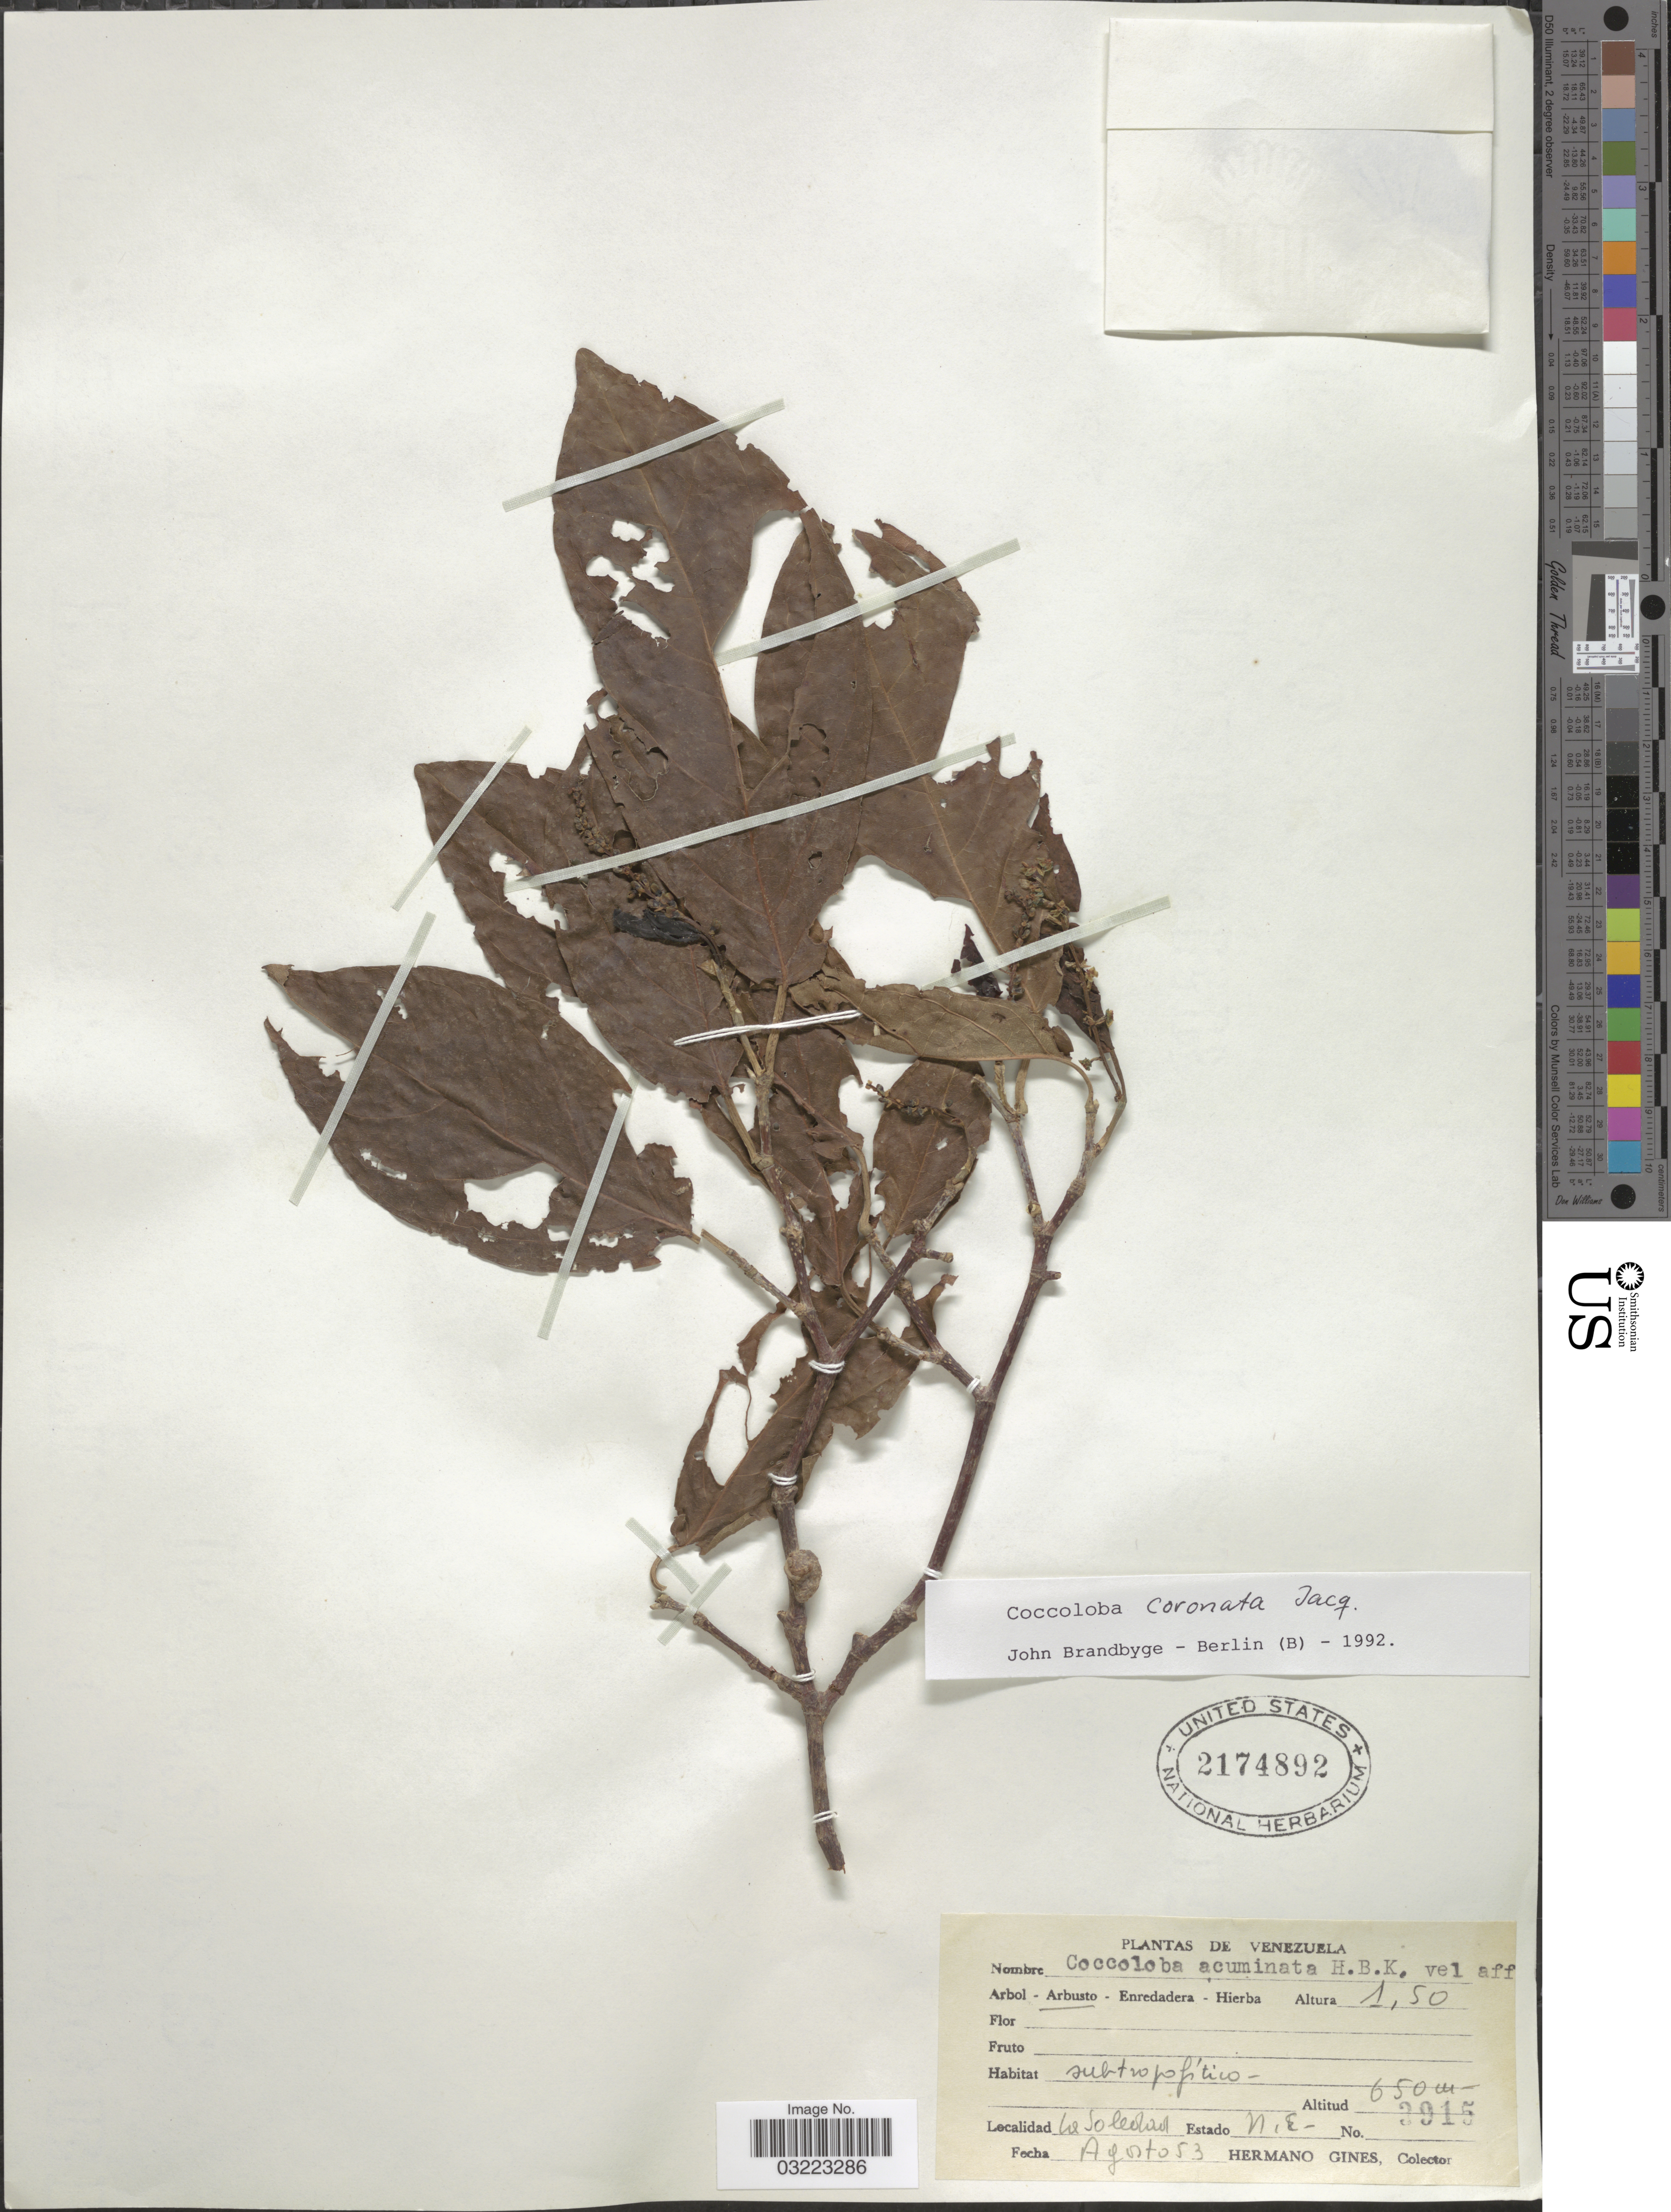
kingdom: Plantae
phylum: Tracheophyta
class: Magnoliopsida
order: Caryophyllales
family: Polygonaceae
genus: Coccoloba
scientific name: Coccoloba coronata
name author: Jacq.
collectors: Bro. Gines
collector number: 3915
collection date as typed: Transcribed d/m/y: /8/53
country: Venezuela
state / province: Nueva Esparta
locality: La Soledad.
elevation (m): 650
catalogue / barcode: US 2174892